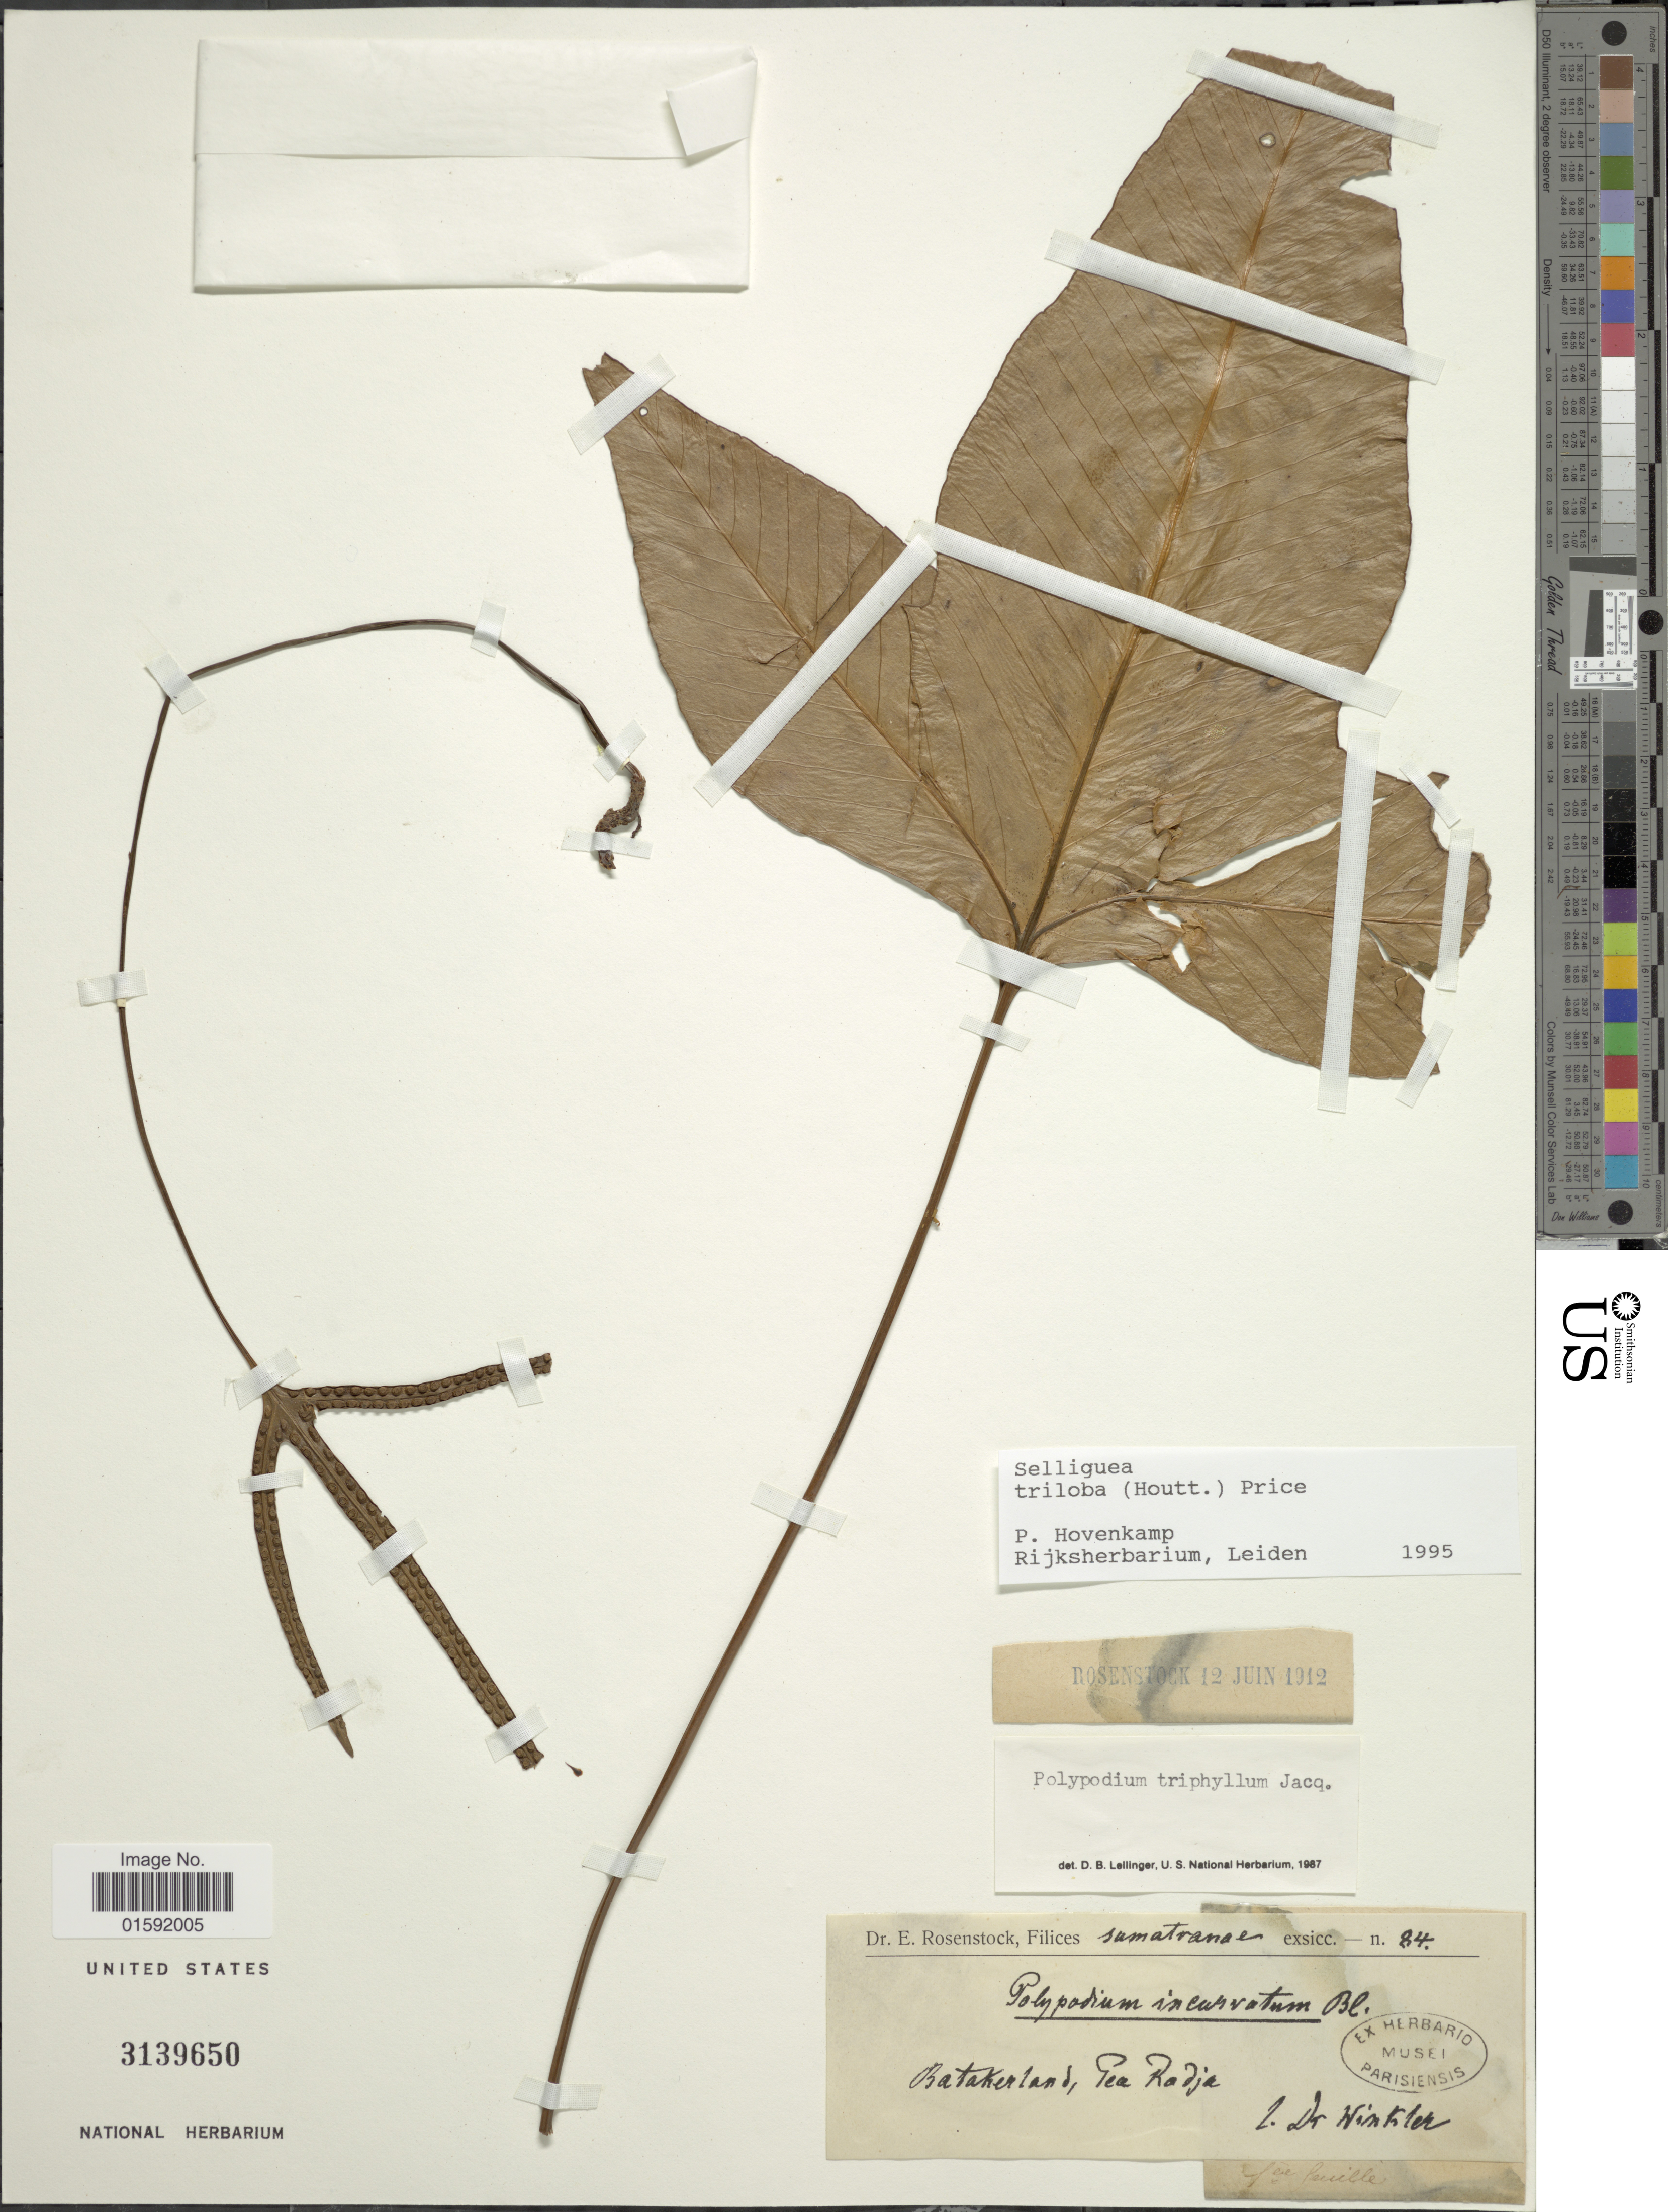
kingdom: Plantae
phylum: Tracheophyta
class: Polypodiopsida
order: Polypodiales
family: Polypodiaceae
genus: Selliguea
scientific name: Selliguea triloba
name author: (Houtt.) M.G. Price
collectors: -. Winkler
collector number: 84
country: Indonesia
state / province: Sumatra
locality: Batakerland, Pea Radja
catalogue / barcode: US 3139650